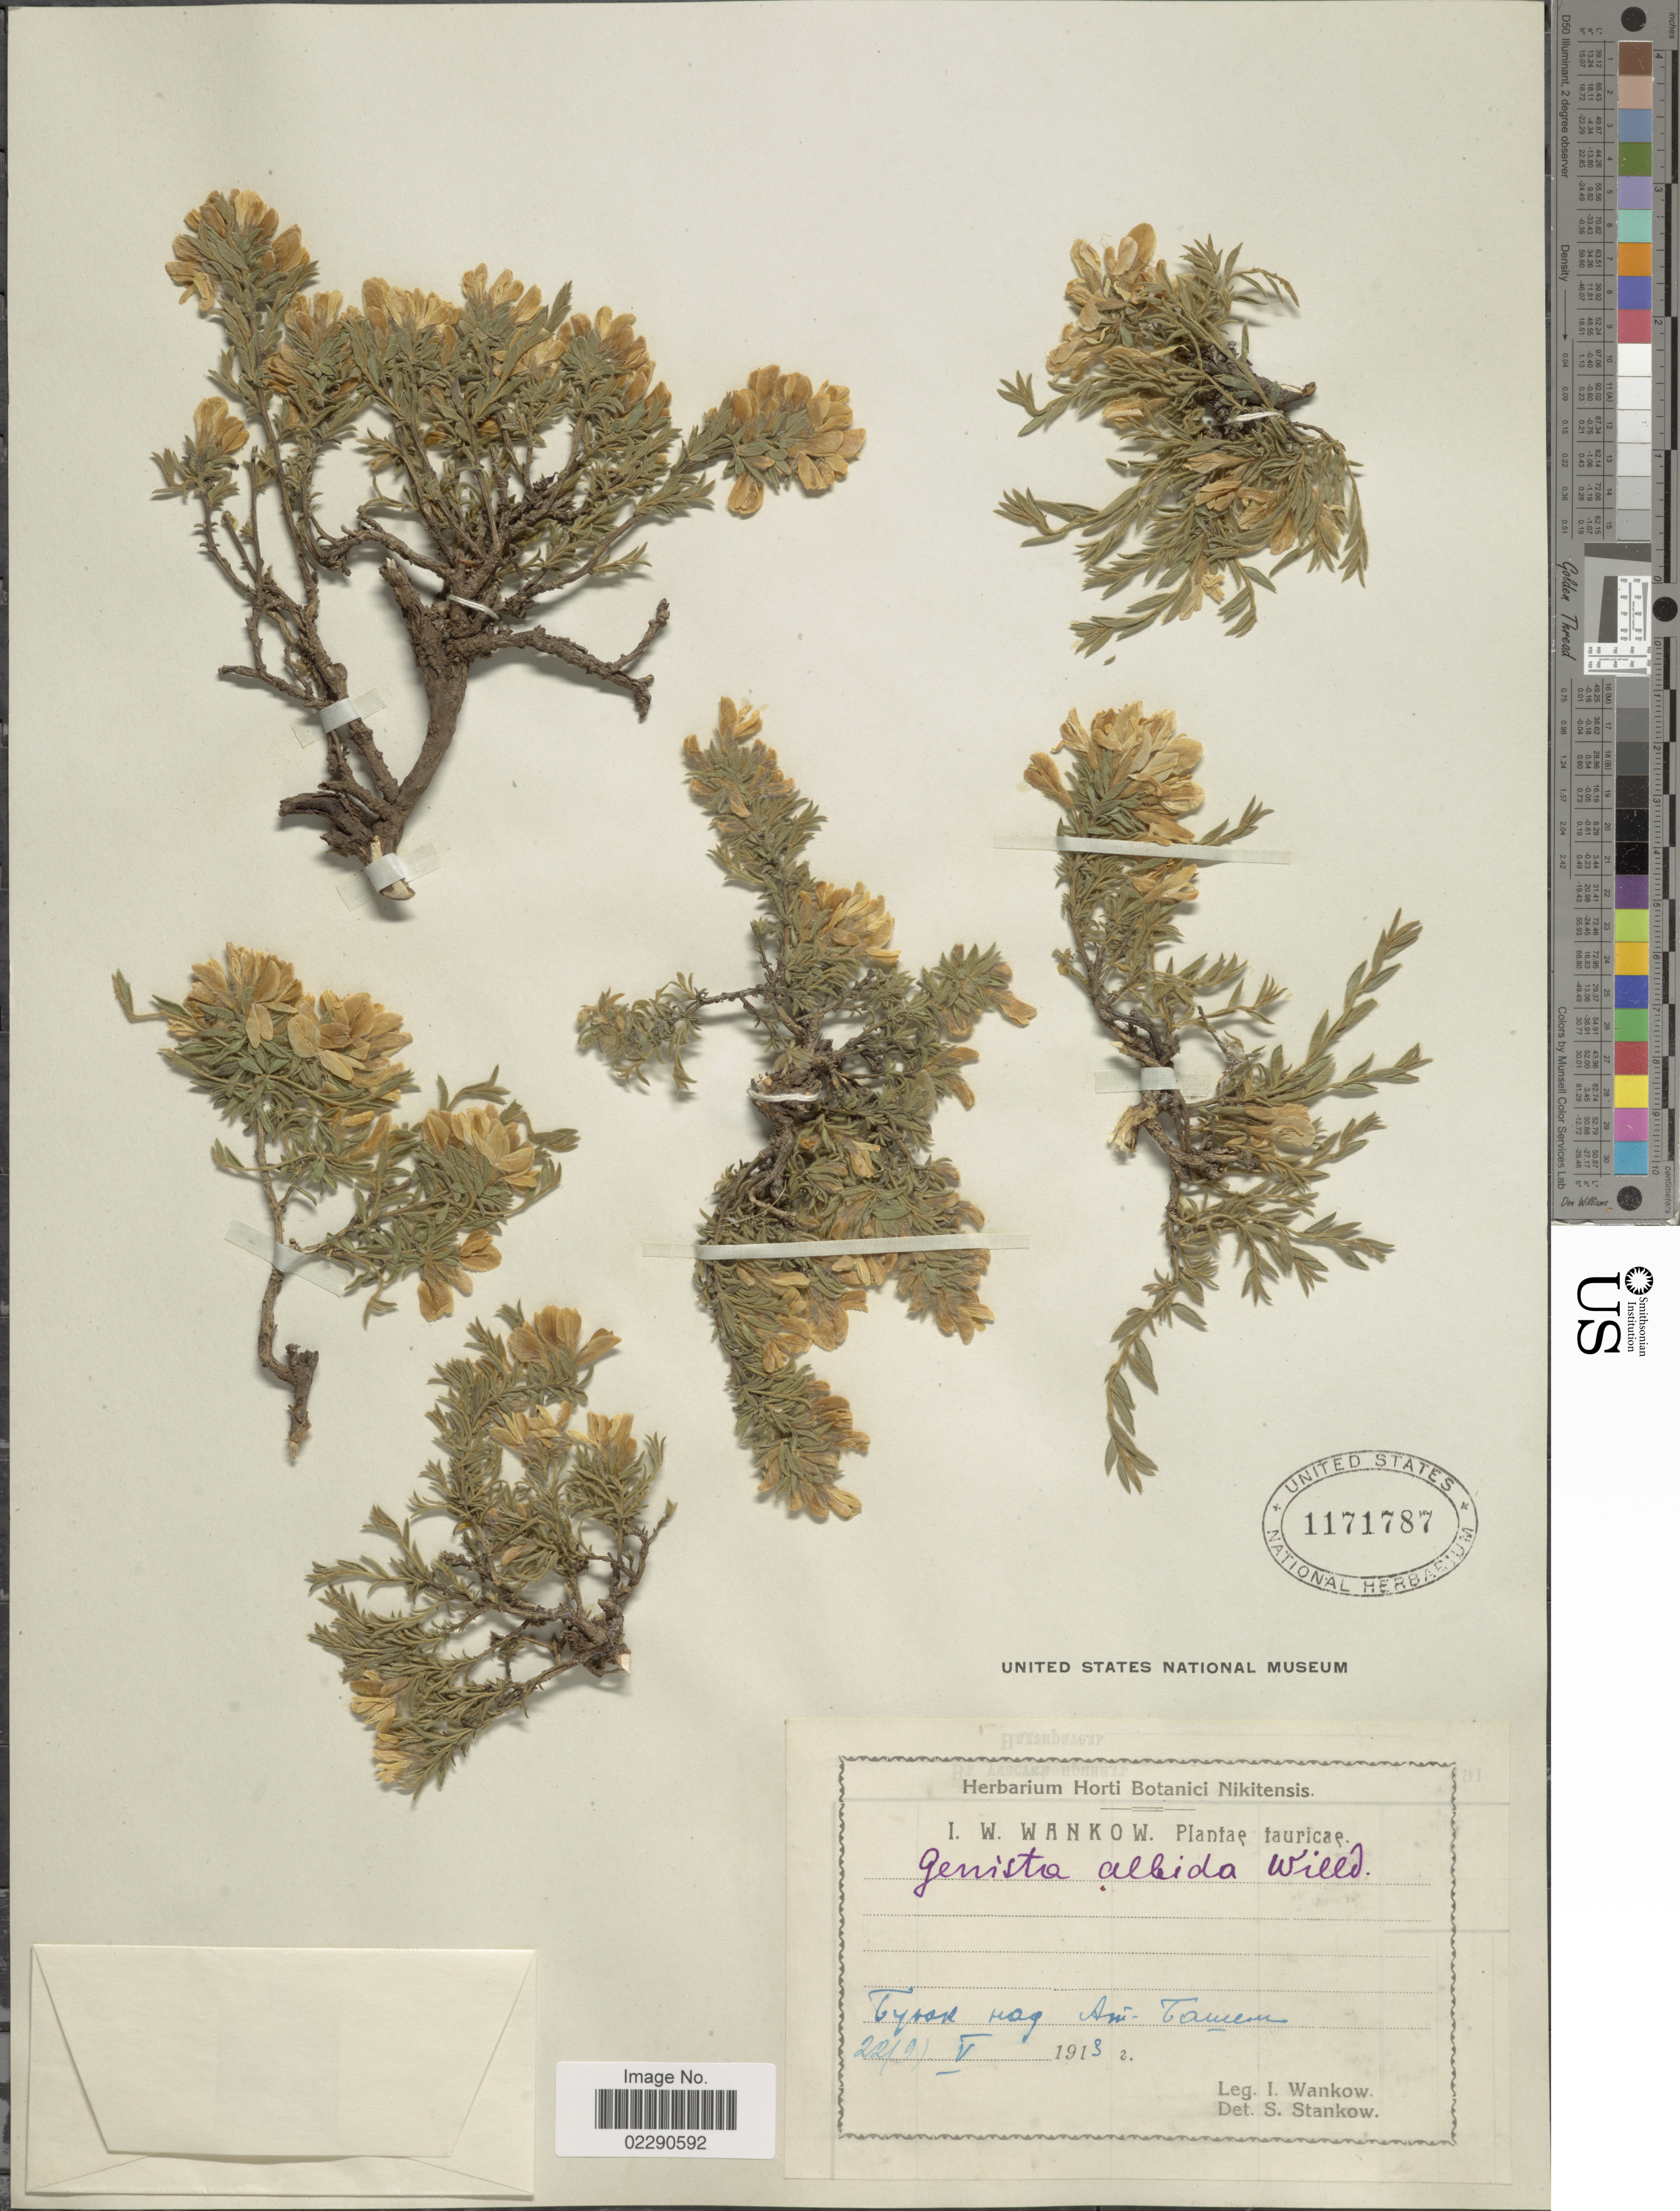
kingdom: Plantae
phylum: Tracheophyta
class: Magnoliopsida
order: Fabales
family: Fabaceae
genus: Genista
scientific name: Genista albida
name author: Willd.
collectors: I. Wankow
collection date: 1913-05-09/1913-05-22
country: Ukraine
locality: Tauricae, Tysar pag Am-Tomen [interpreted]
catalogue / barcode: US 1171787